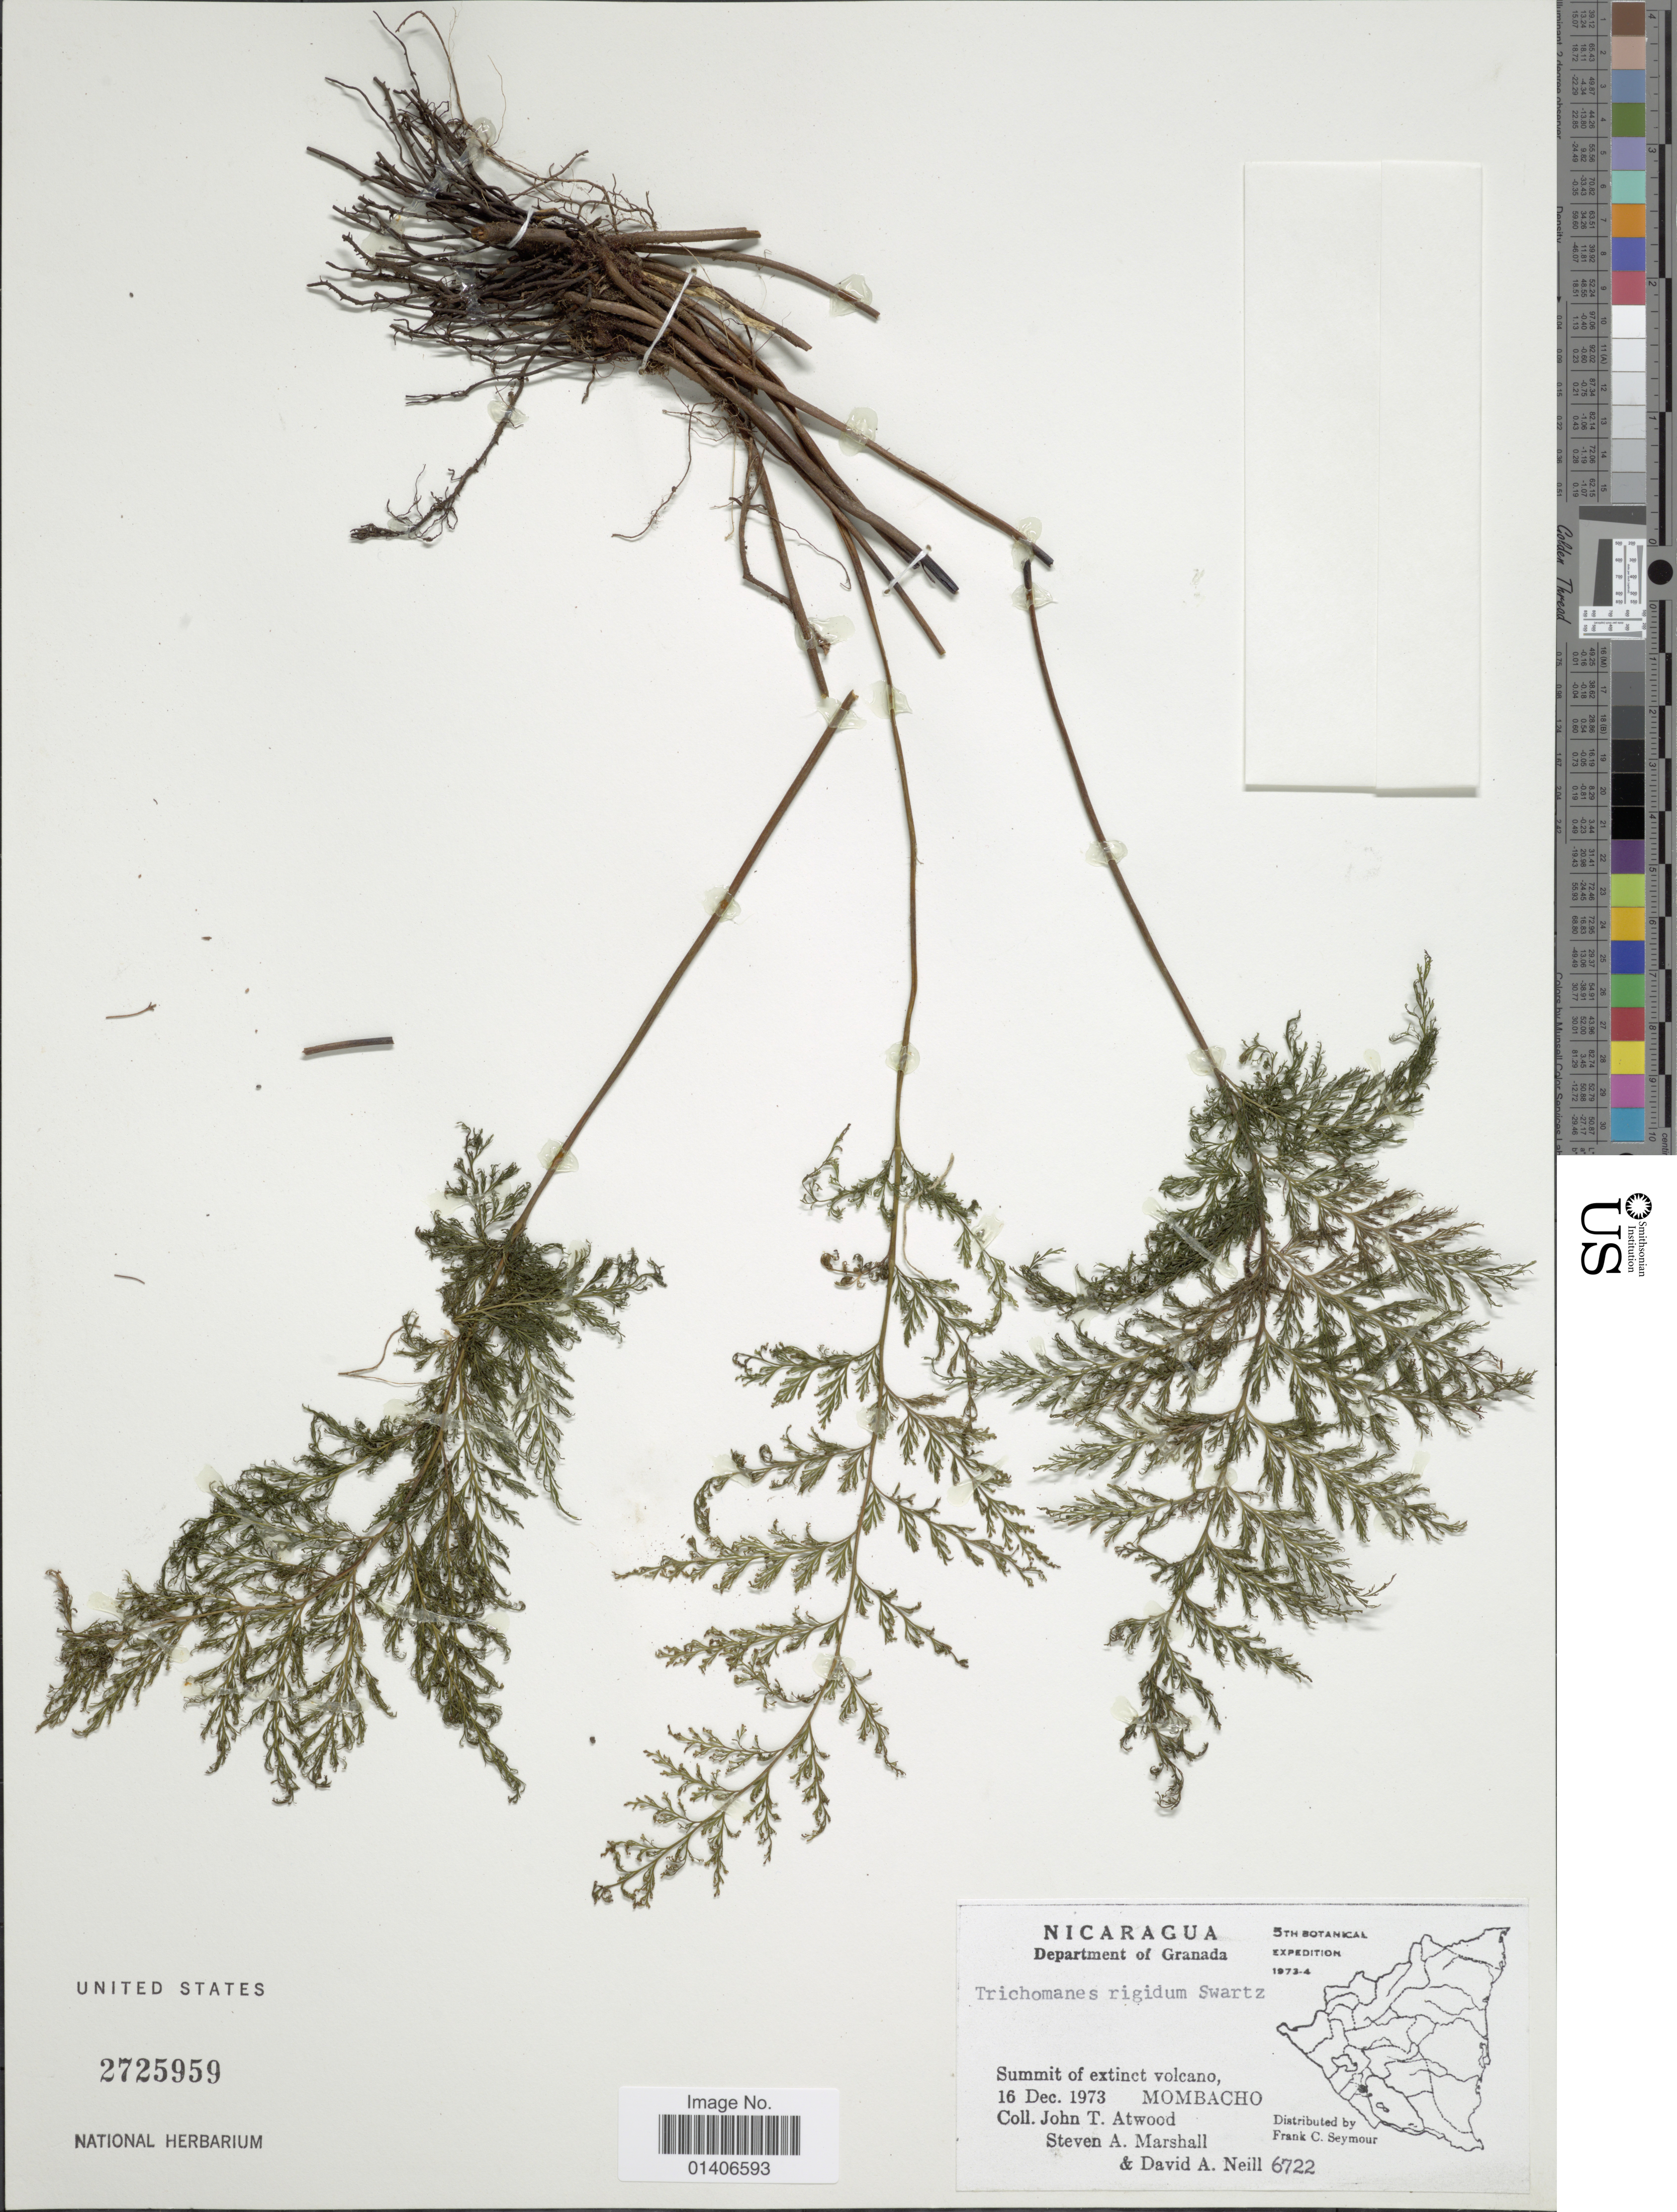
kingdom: Plantae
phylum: Tracheophyta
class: Polypodiopsida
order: Hymenophyllales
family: Hymenophyllaceae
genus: Abrodictyum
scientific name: Abrodictyum rigidum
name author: (Sw.) Ebihara & Dubuisson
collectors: J. T. Atwood, S. A. Marshall & D. A. Neill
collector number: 6722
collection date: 1973-12-16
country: Nicaragua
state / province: Granada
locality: Department of Granada, Summit of extinct volcano, Mombacho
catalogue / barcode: US 2725959